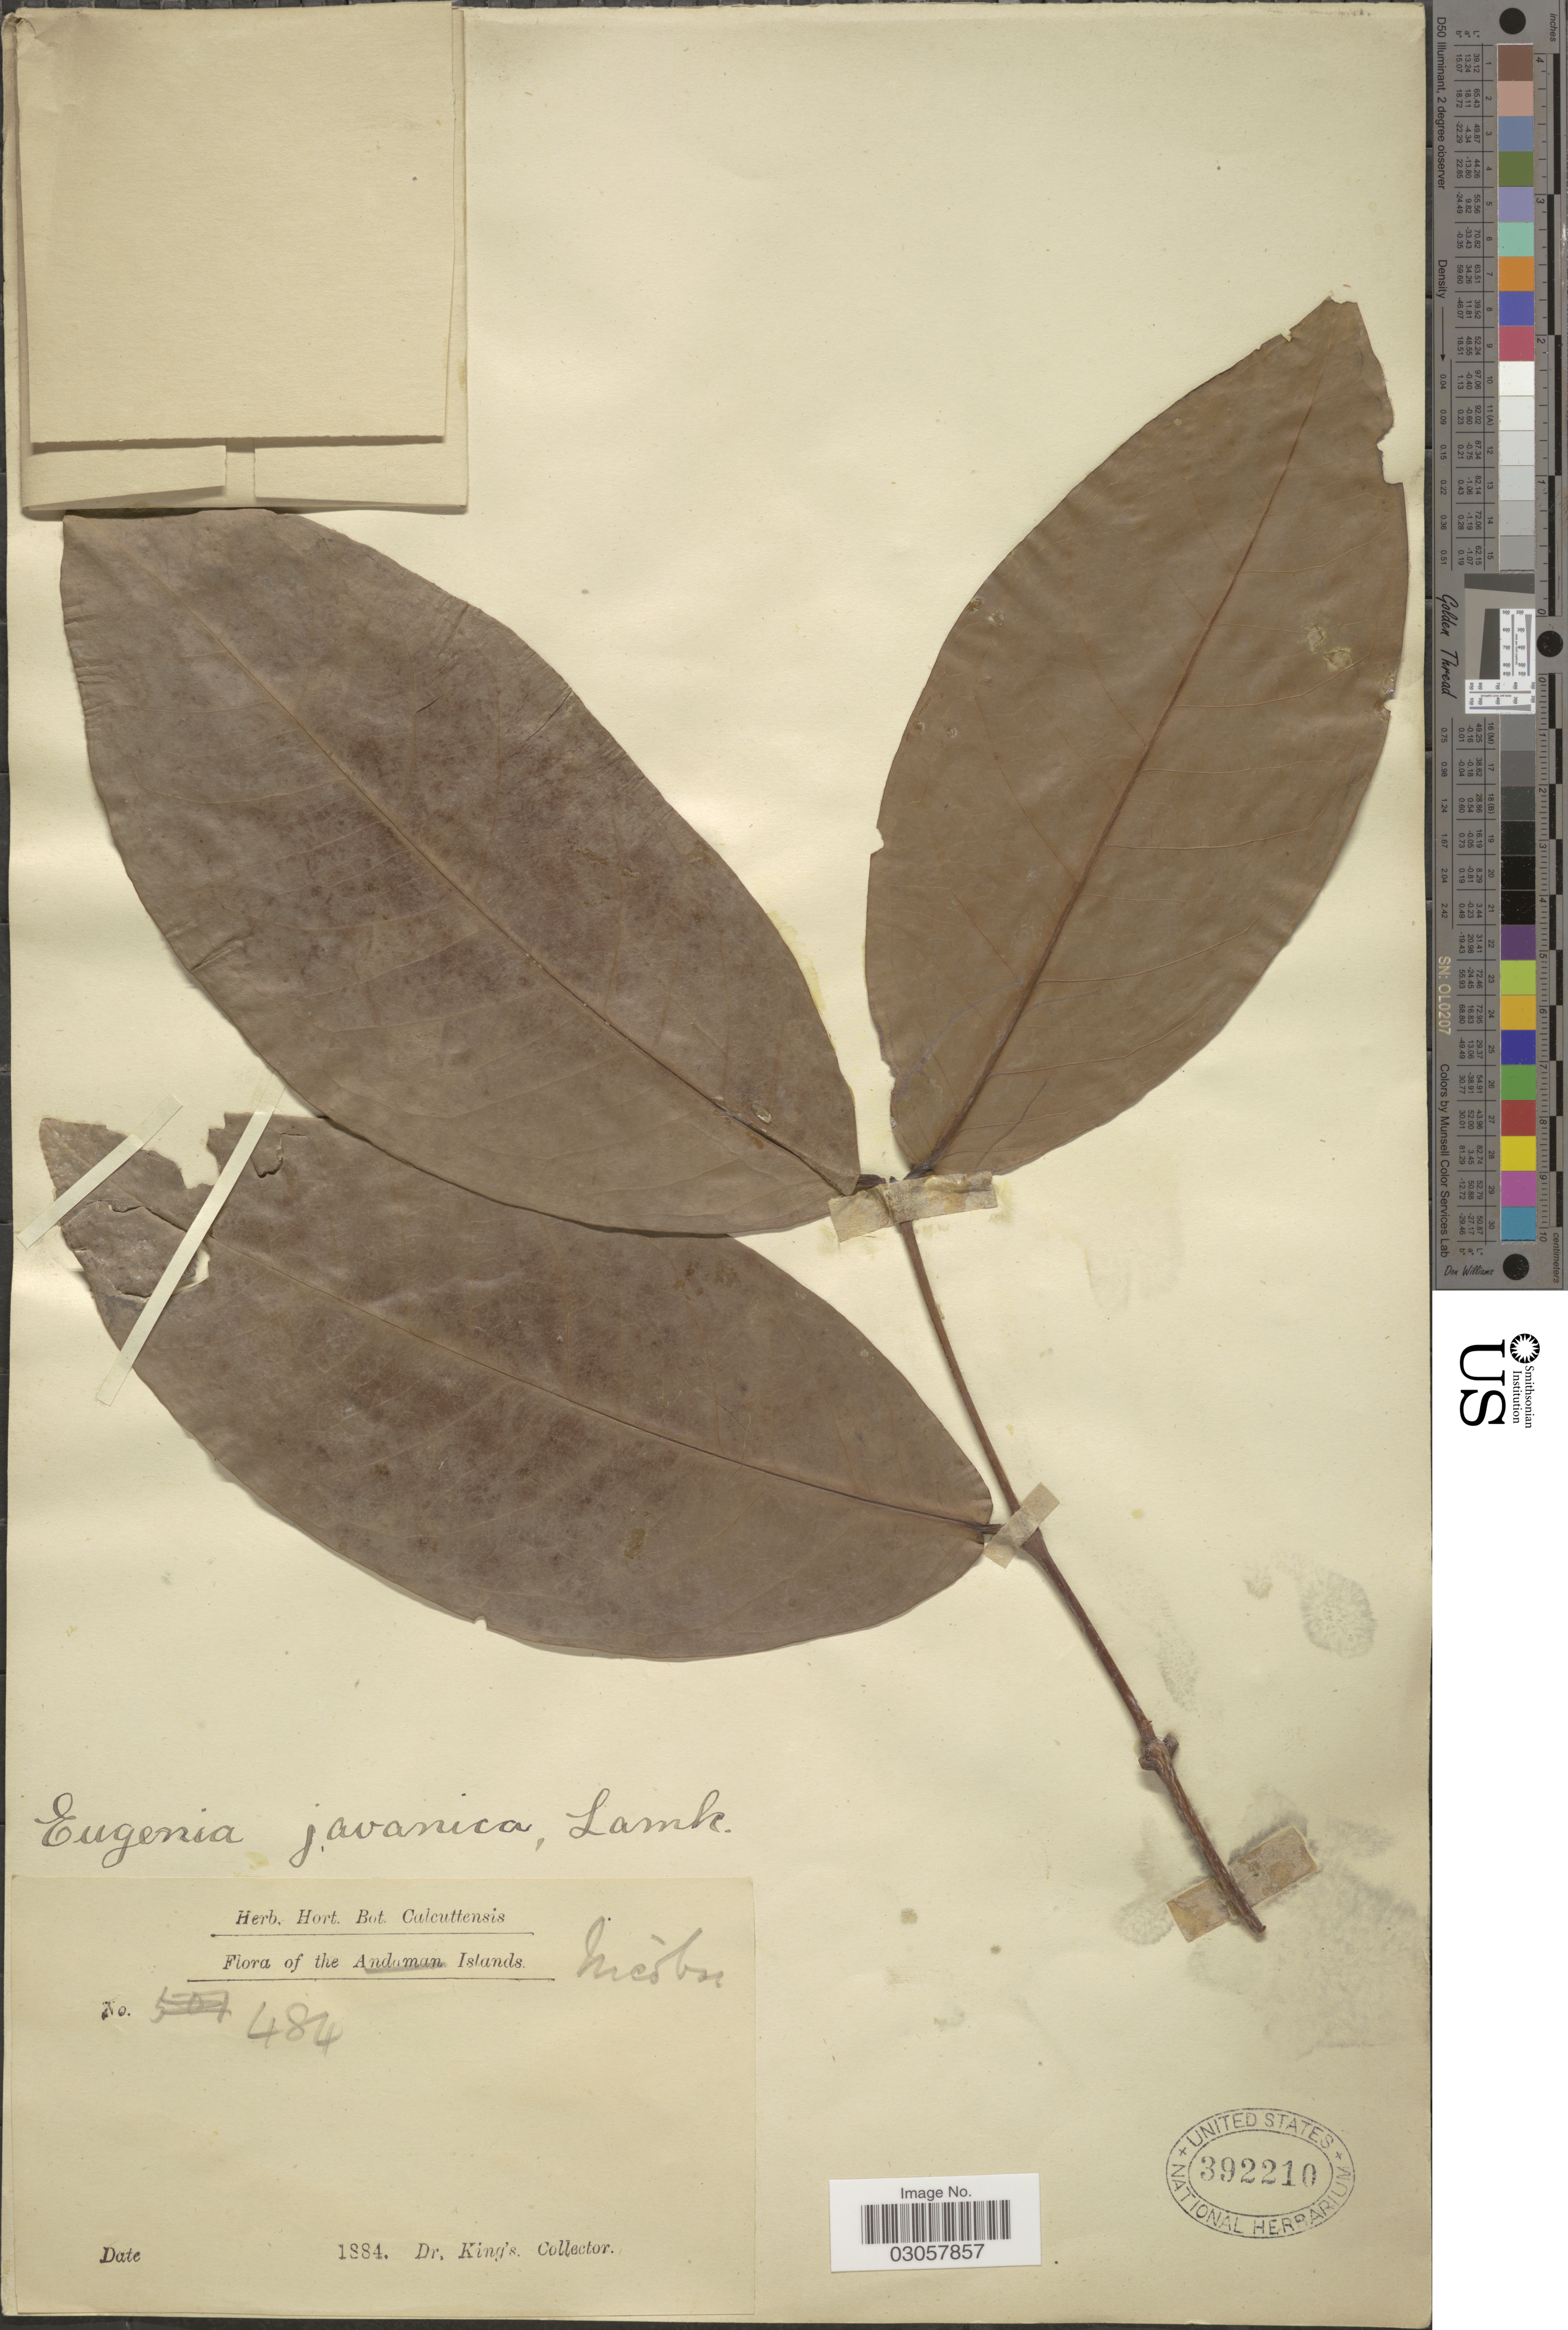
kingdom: Plantae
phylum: Tracheophyta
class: Magnoliopsida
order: Myrtales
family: Myrtaceae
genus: Syzygium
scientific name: Syzygium samarangense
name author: (Blume) Merr. & L.M. Perry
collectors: Dr. King's collector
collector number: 484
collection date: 1884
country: India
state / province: Andaman and Nicobar Islands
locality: The Nicobar Islands.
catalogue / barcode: US 392210